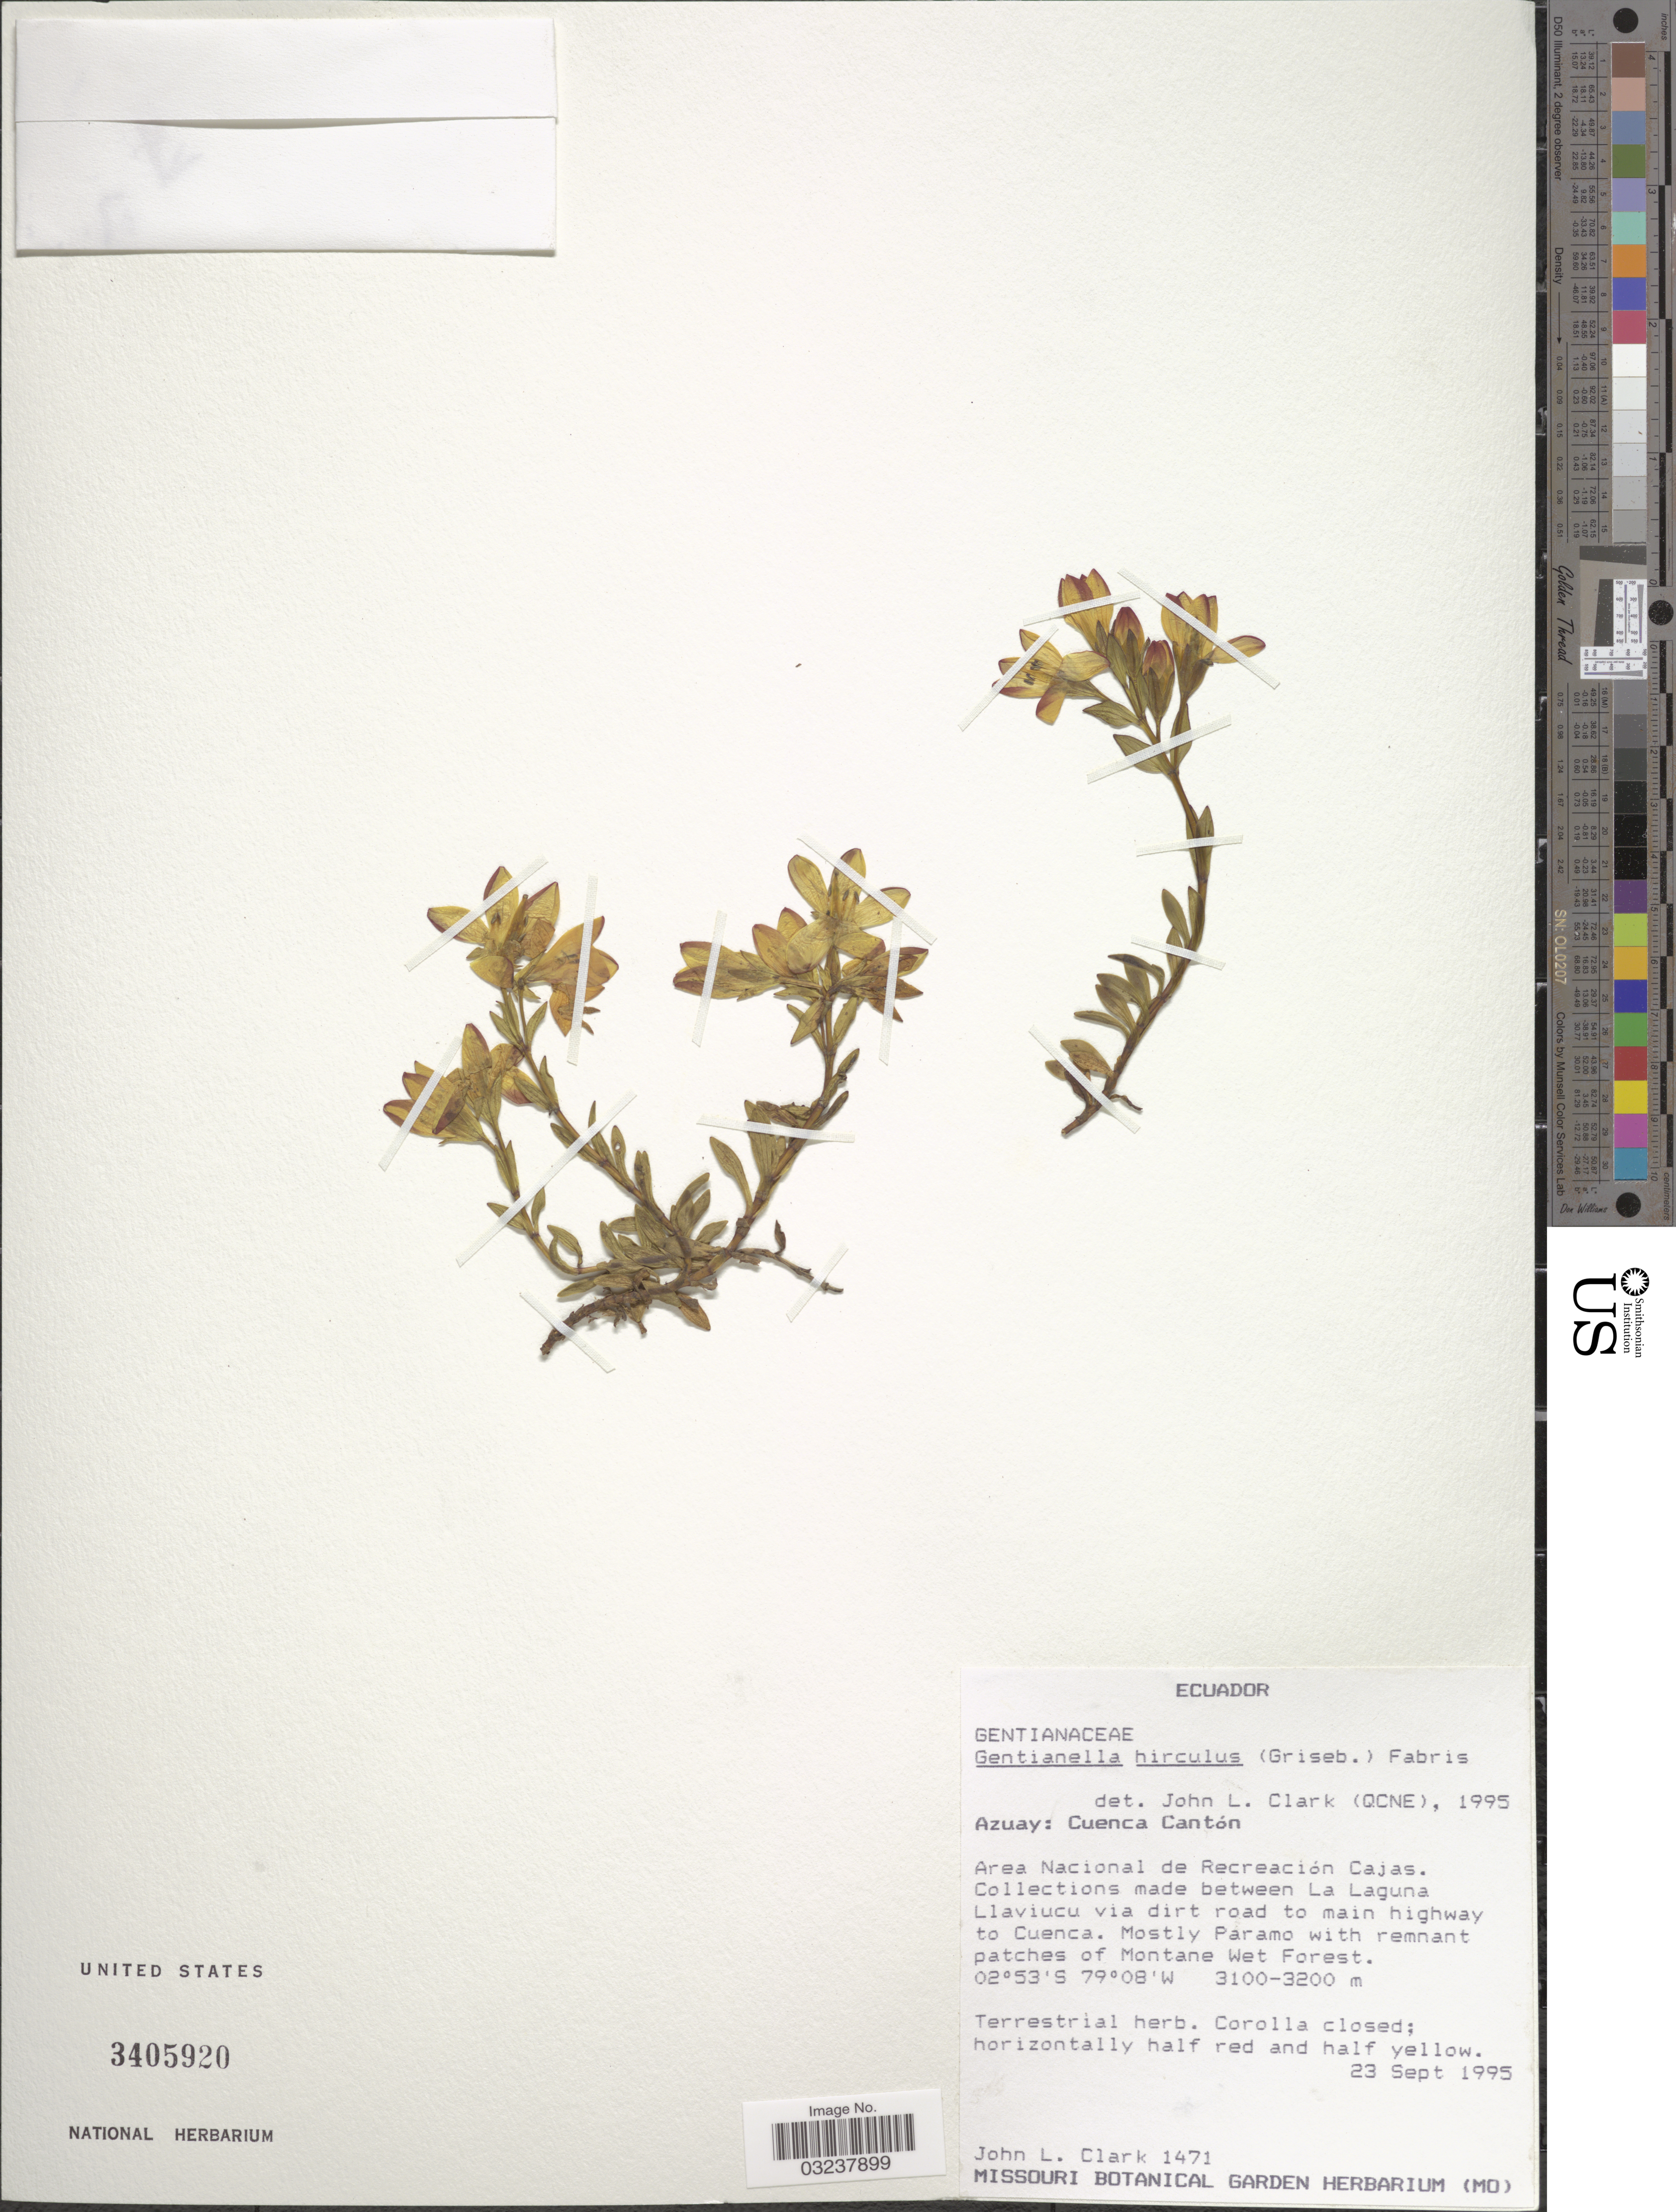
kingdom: Plantae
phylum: Tracheophyta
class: Magnoliopsida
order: Gentianales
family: Gentianaceae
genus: Gentianella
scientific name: Gentianella hirculus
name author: (Griseb.) Fabris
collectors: J. L. Clark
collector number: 1471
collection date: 1995-09-23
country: Ecuador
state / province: Azuay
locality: Cuenca Cantón. Area Nacional de Recreación Cajas. Between La Laguna Llaviucu via dirt road to main highway to Cuenca.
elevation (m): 3100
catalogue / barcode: US 3405920